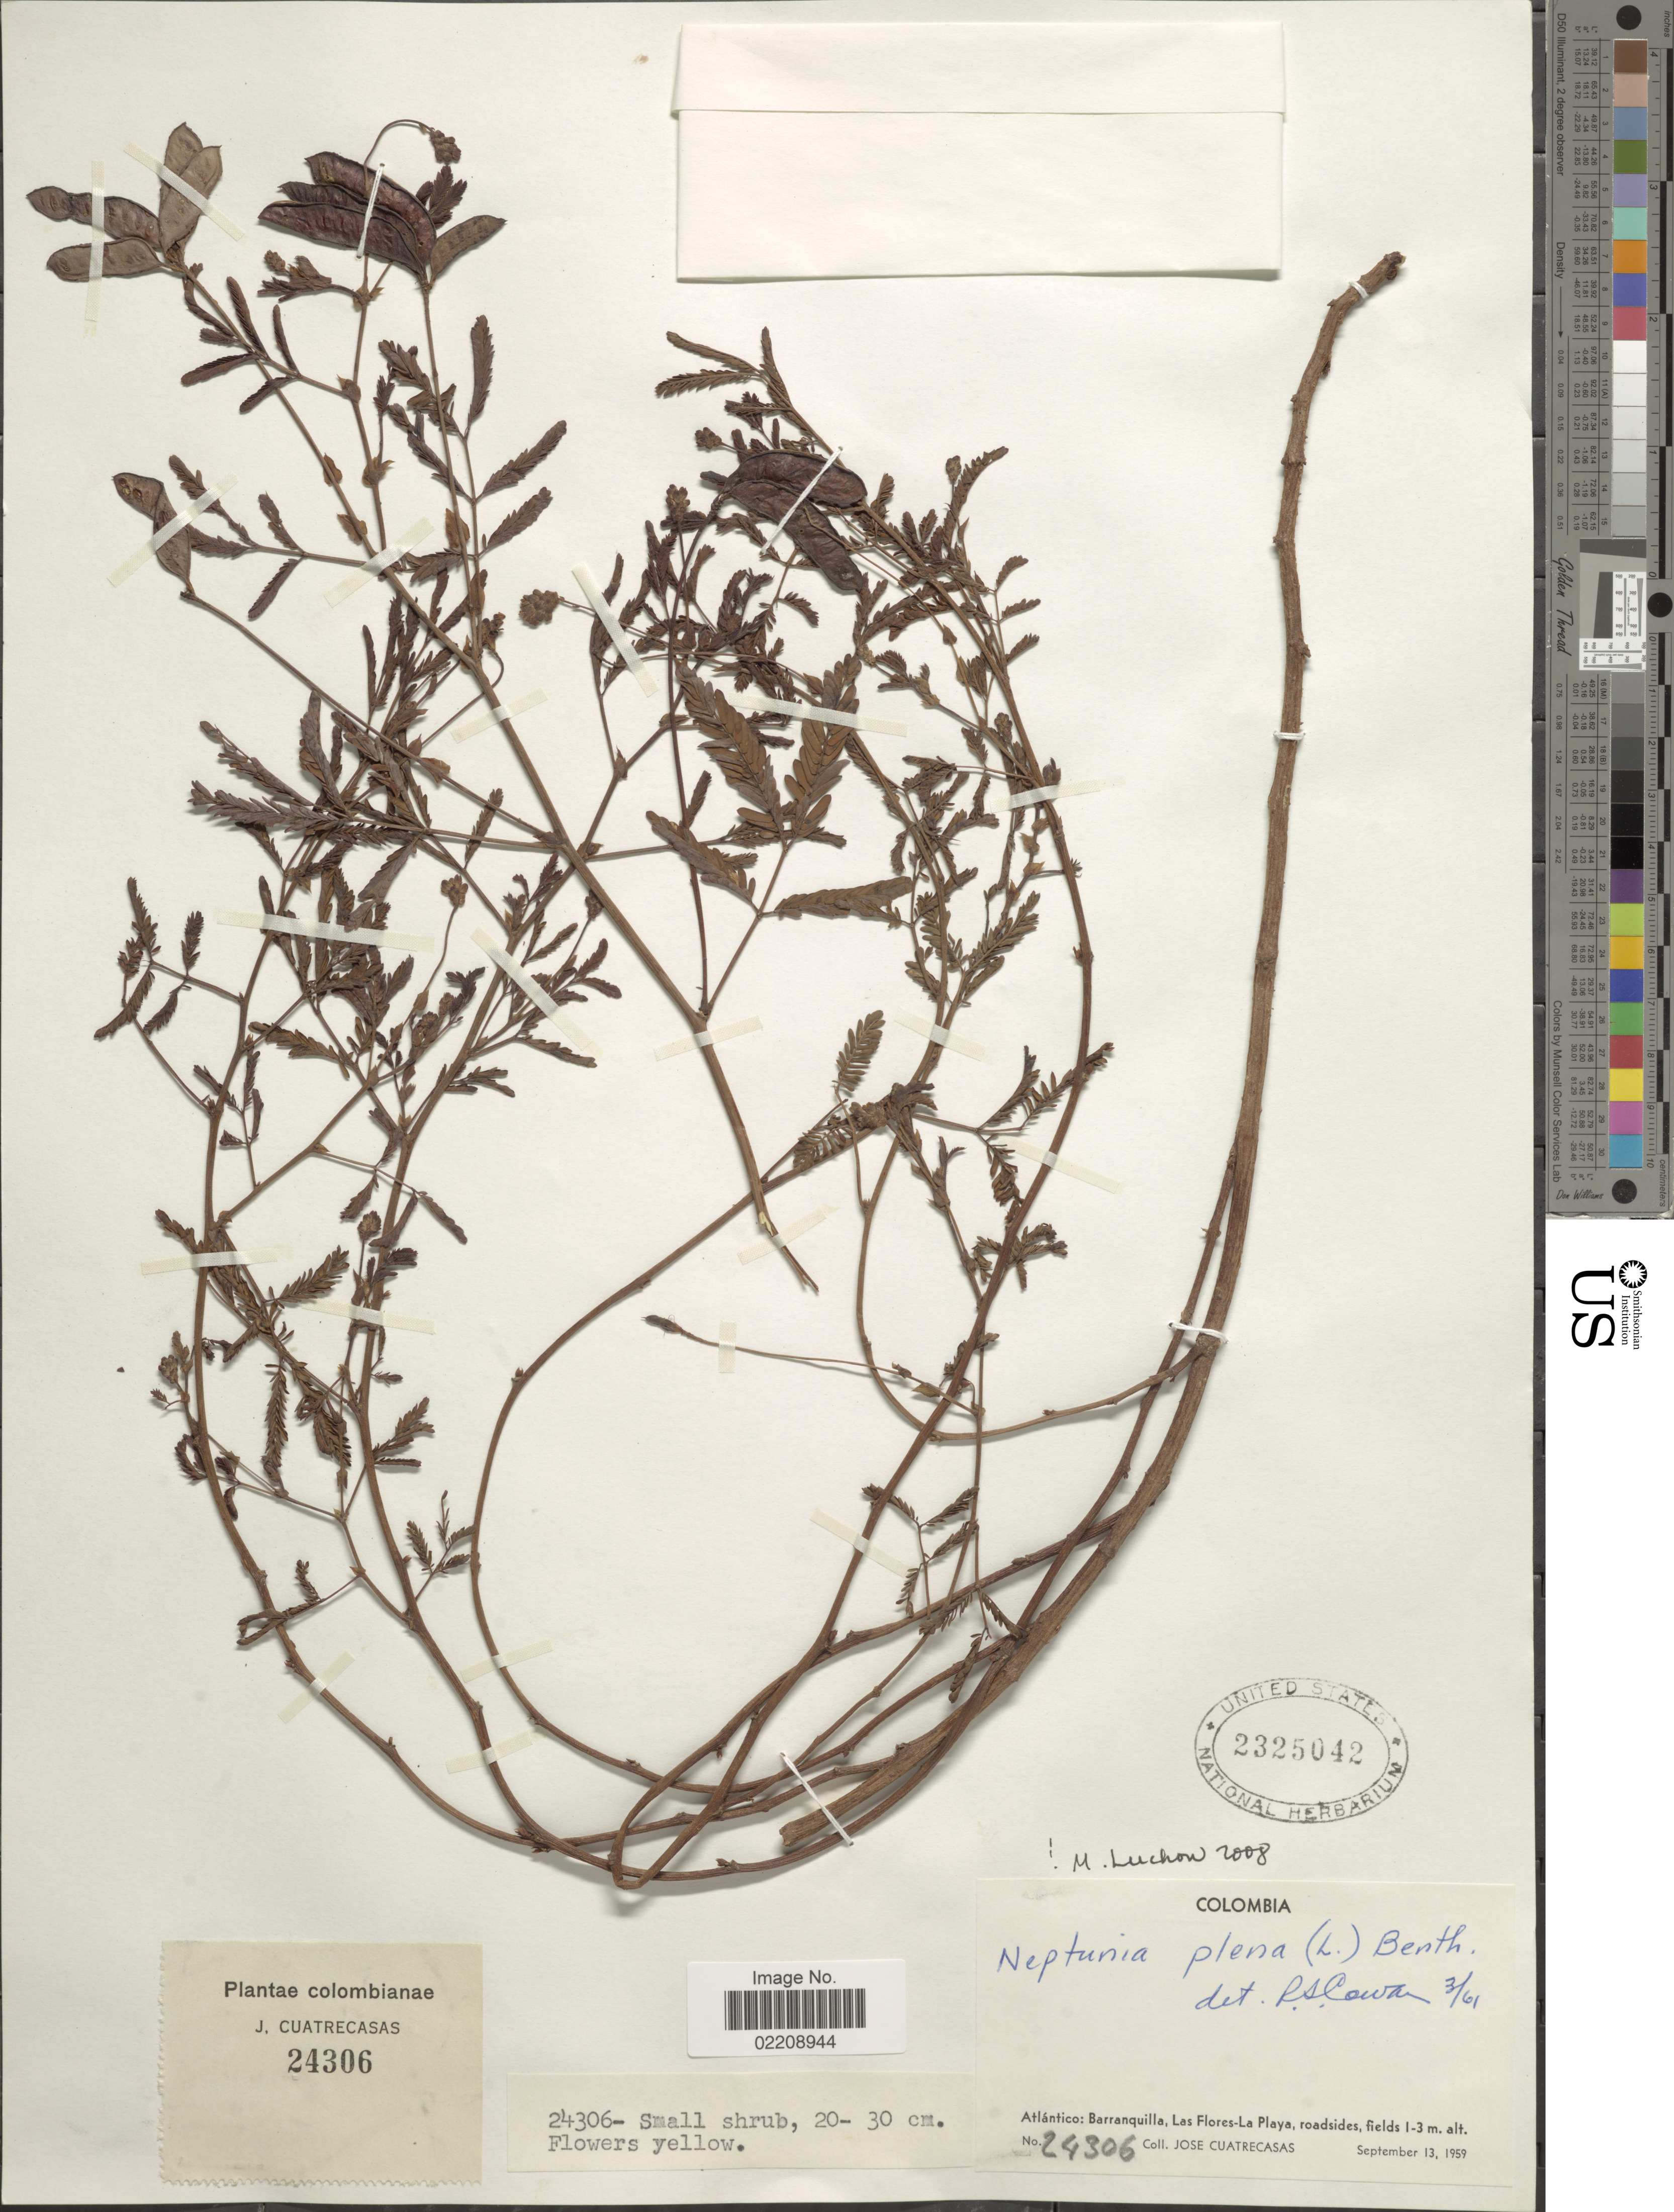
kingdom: Plantae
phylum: Tracheophyta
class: Magnoliopsida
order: Fabales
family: Fabaceae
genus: Neptunia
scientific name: Neptunia plena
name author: (L.) Benth.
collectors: J. Cuatrecasas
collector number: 24306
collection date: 1959-09-13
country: Colombia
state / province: Atlántico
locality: Barranquilla, Las Flores-La Playa, roadsides, fields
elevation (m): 1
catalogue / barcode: US 2325042